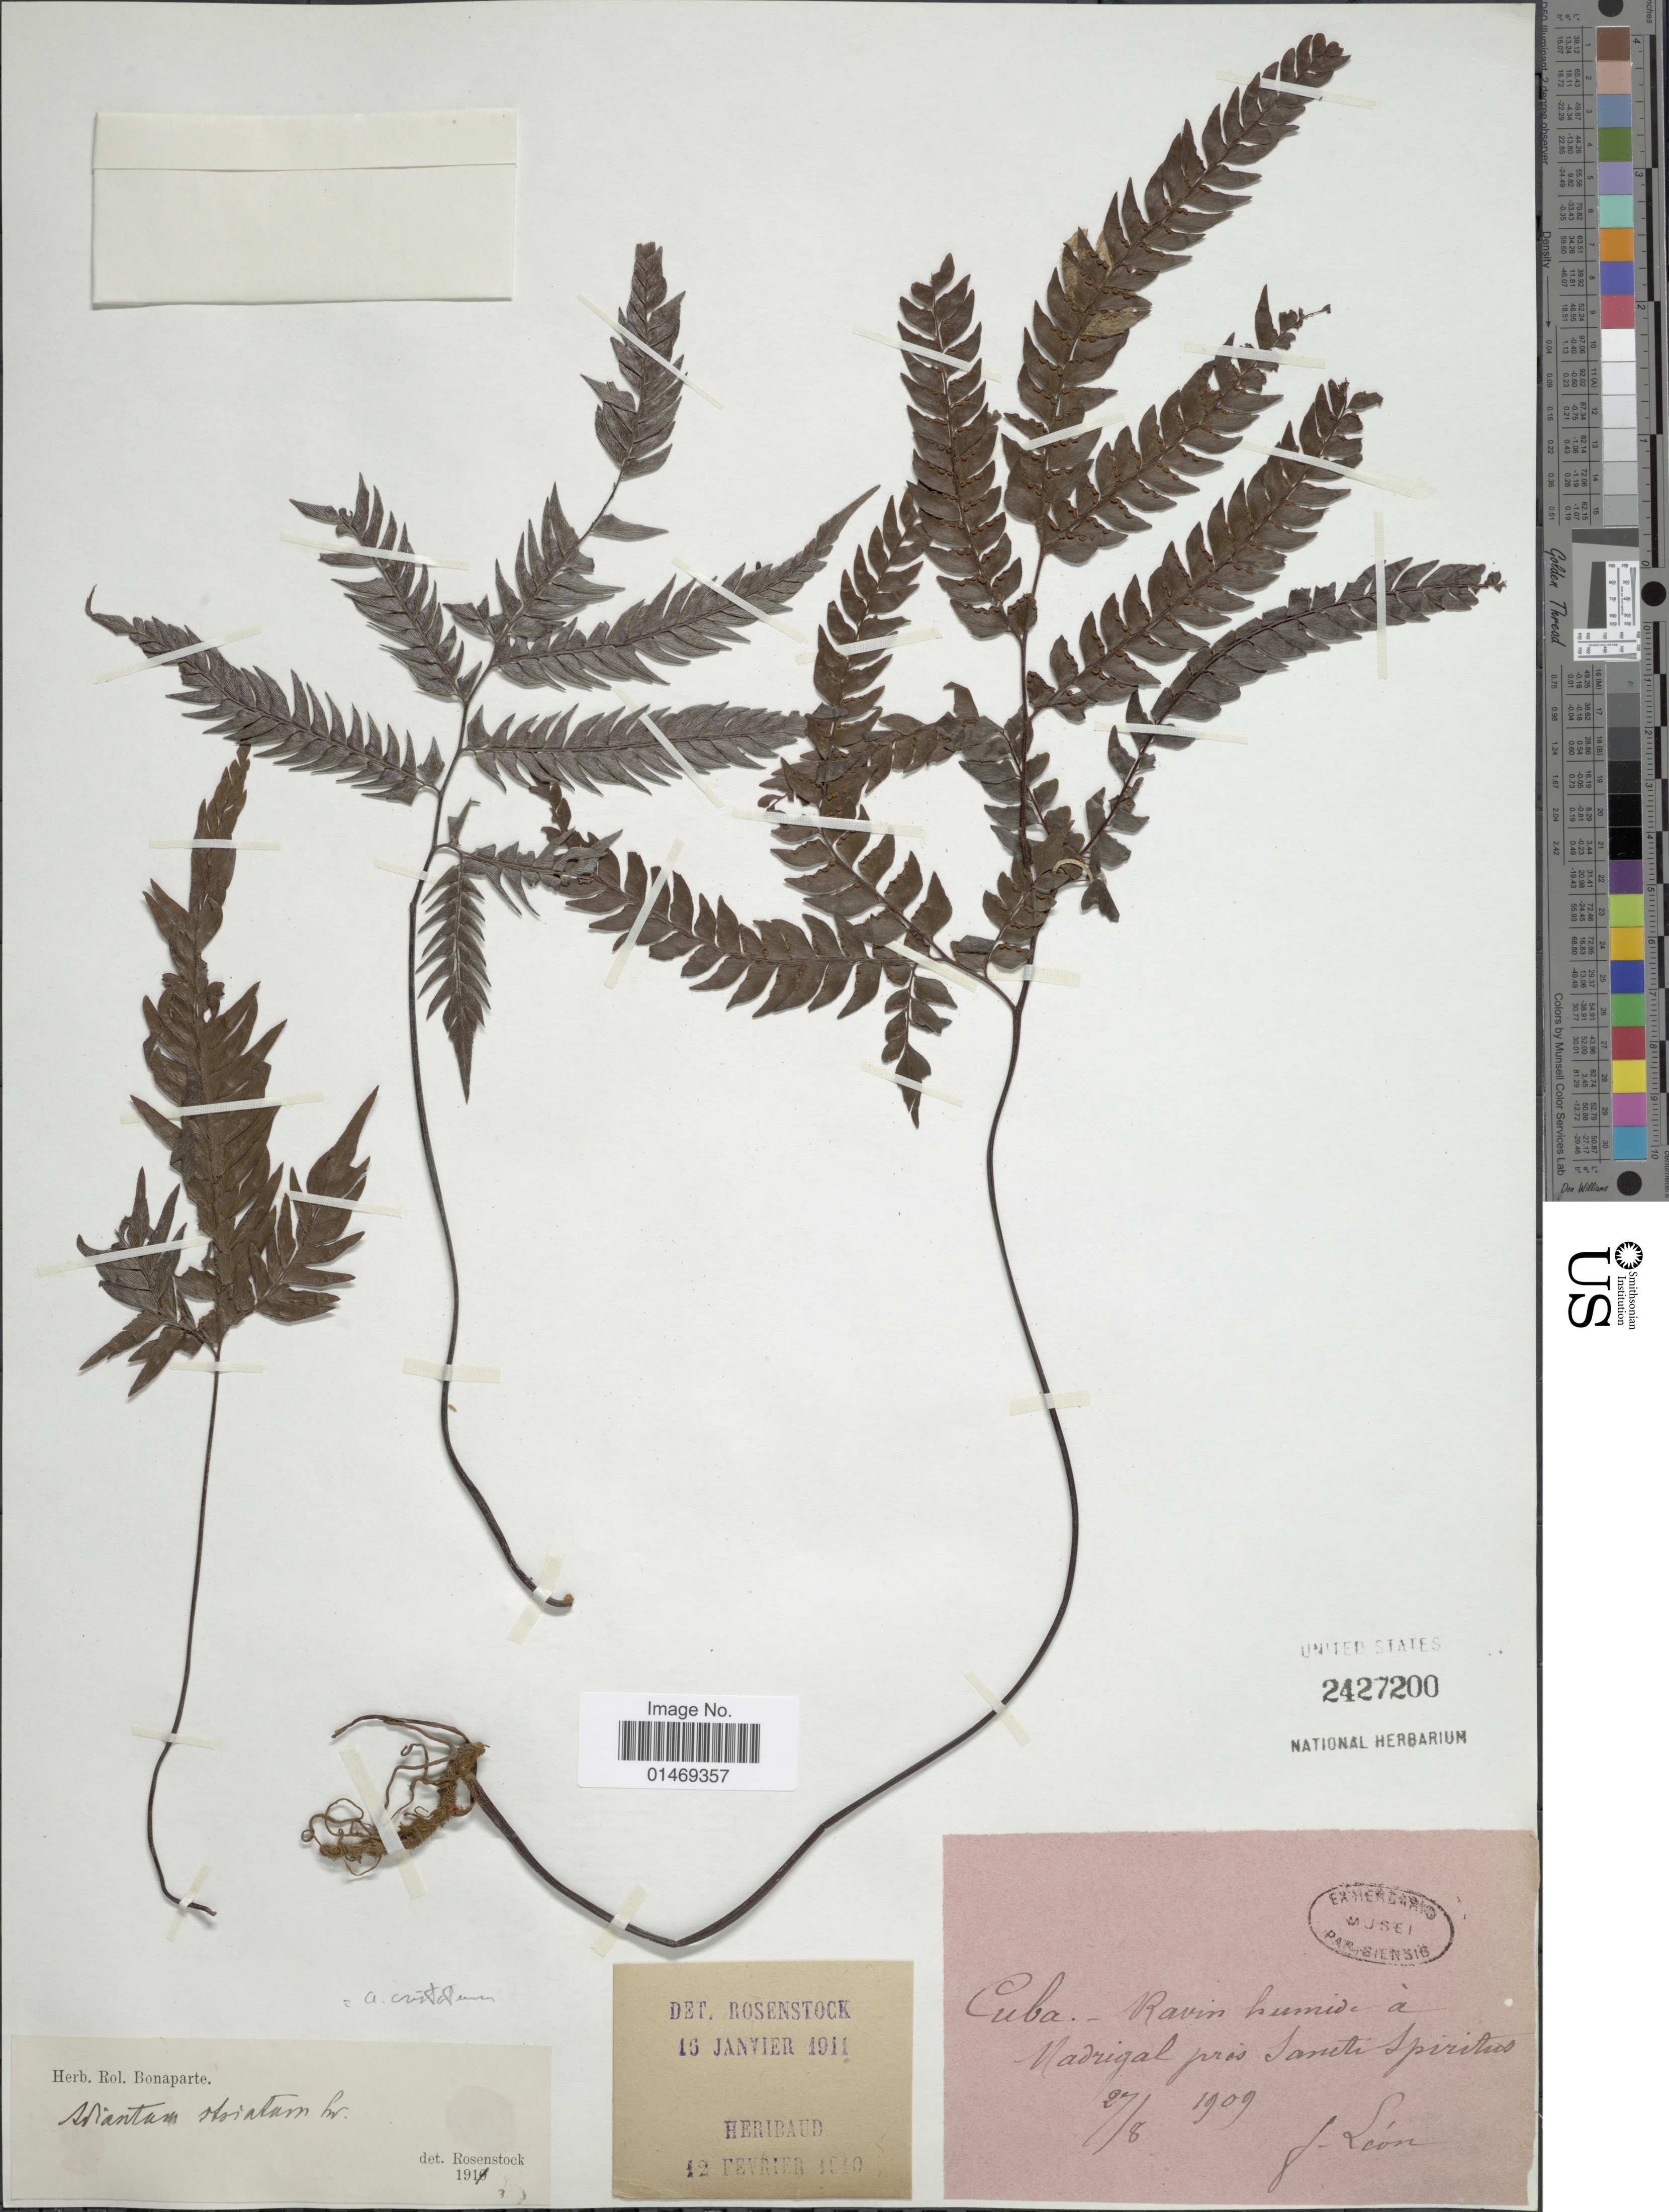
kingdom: Plantae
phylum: Tracheophyta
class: Polypodiopsida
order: Polypodiales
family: Pteridaceae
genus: Adiantum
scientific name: Adiantum pyramidale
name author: (L.) Willd.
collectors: Bro. León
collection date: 1909-08-27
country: Cuba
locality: Ravin humide a Madrigal pres Sancti Spiritus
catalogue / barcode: US 2427200